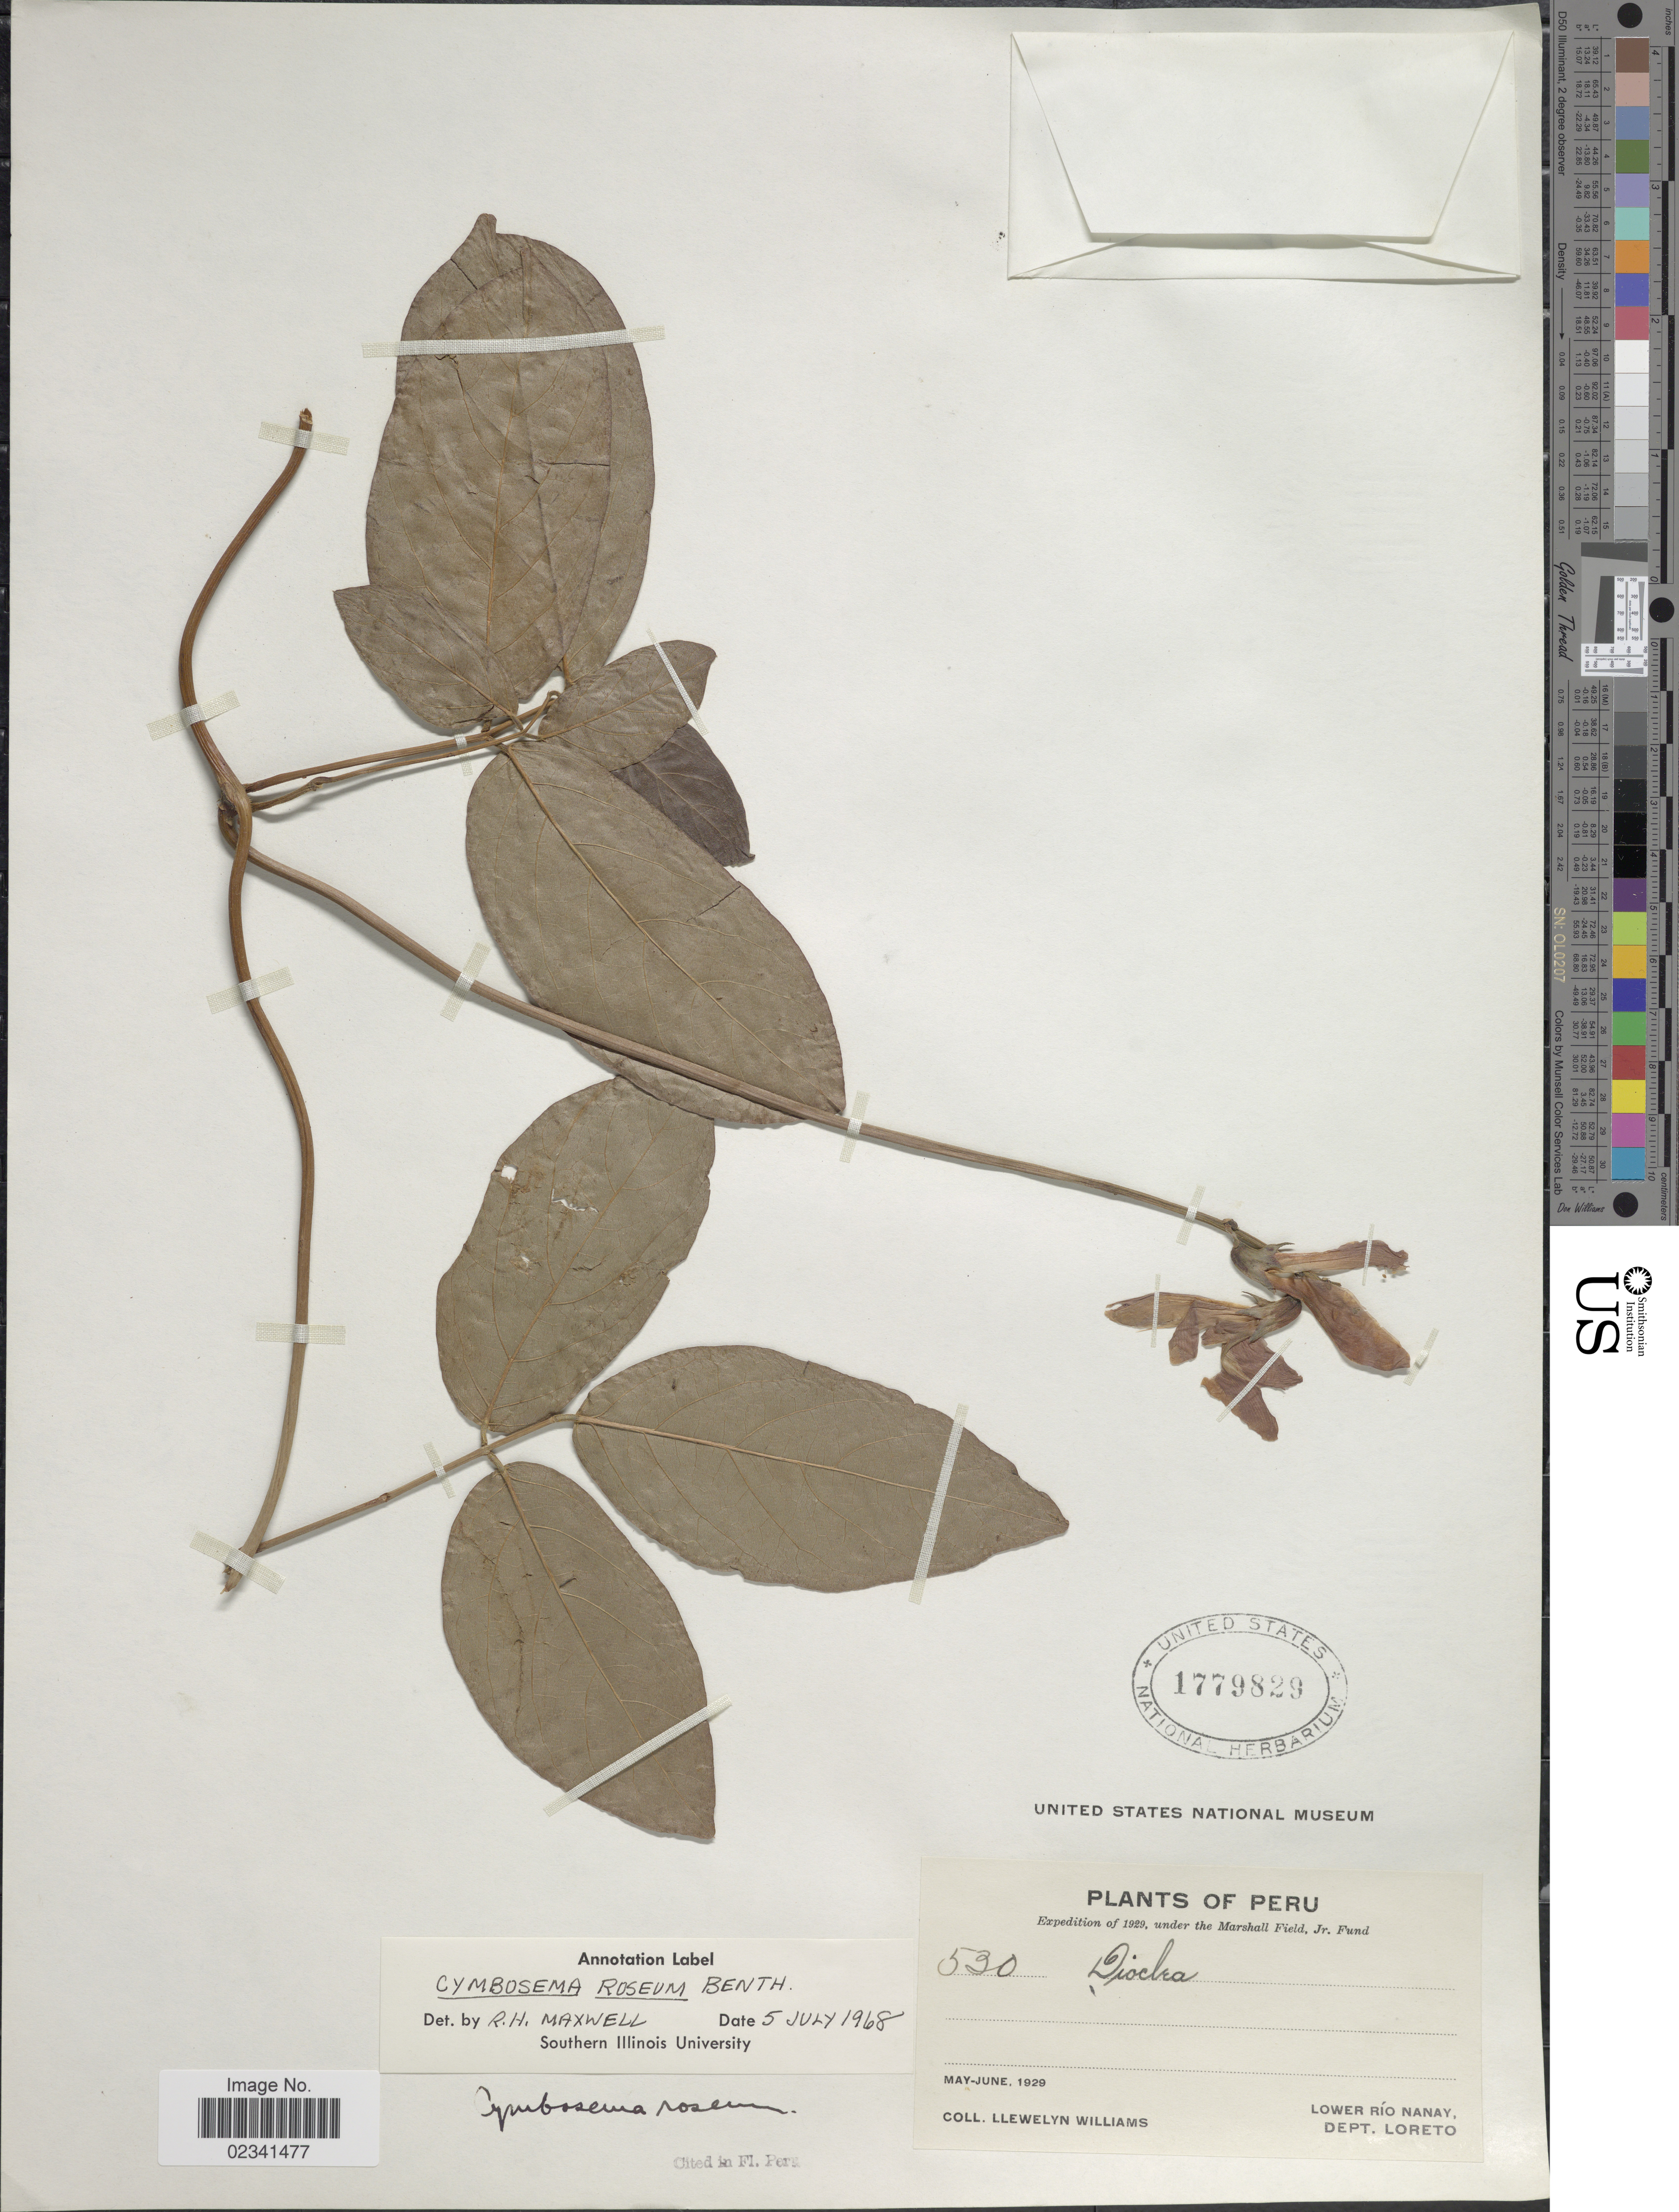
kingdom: Plantae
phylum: Tracheophyta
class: Magnoliopsida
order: Fabales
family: Fabaceae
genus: Cymbosema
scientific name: Cymbosema roseum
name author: Benth.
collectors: Ll. Williams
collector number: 530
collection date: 1929-05/1929-06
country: Peru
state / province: Loreto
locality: Lower Rio Nanay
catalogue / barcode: US 1779829